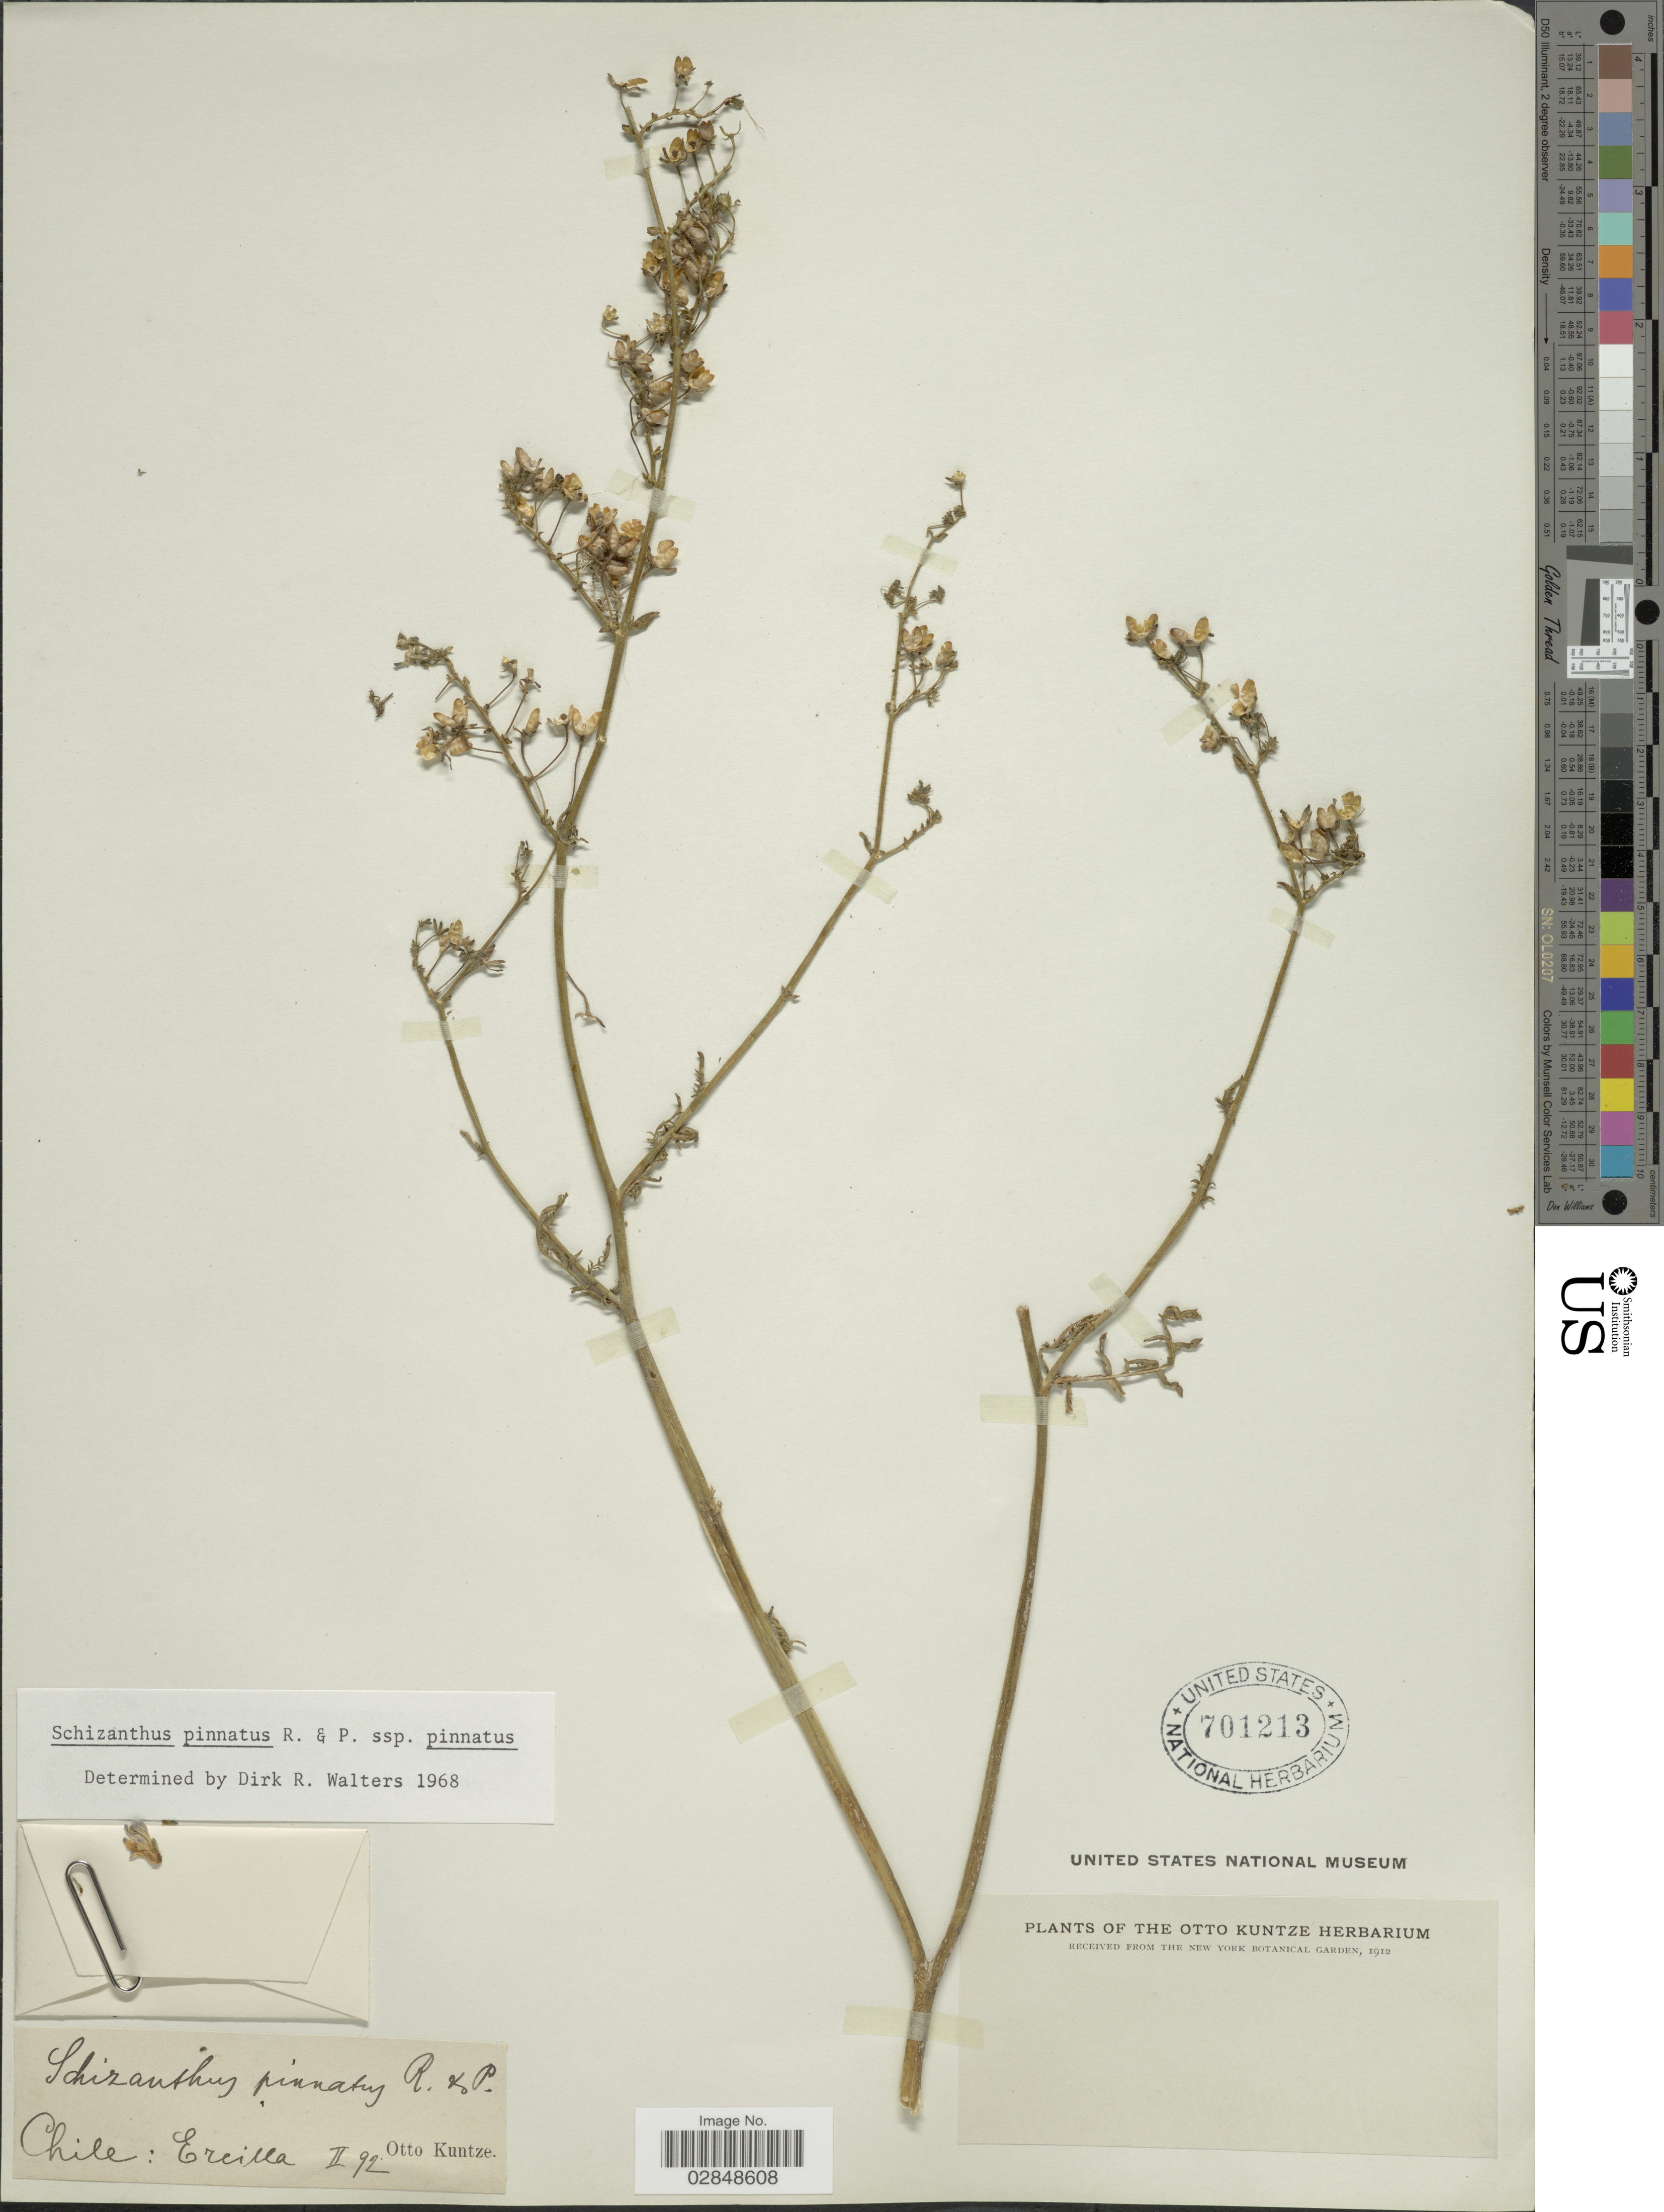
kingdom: Plantae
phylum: Tracheophyta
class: Magnoliopsida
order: Solanales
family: Solanaceae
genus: Schizanthus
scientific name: Schizanthus pinnatus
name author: Ruiz & Pav.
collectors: C.E.O. Kuntze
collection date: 1892-02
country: Chile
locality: Ercilla.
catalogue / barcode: US 701213